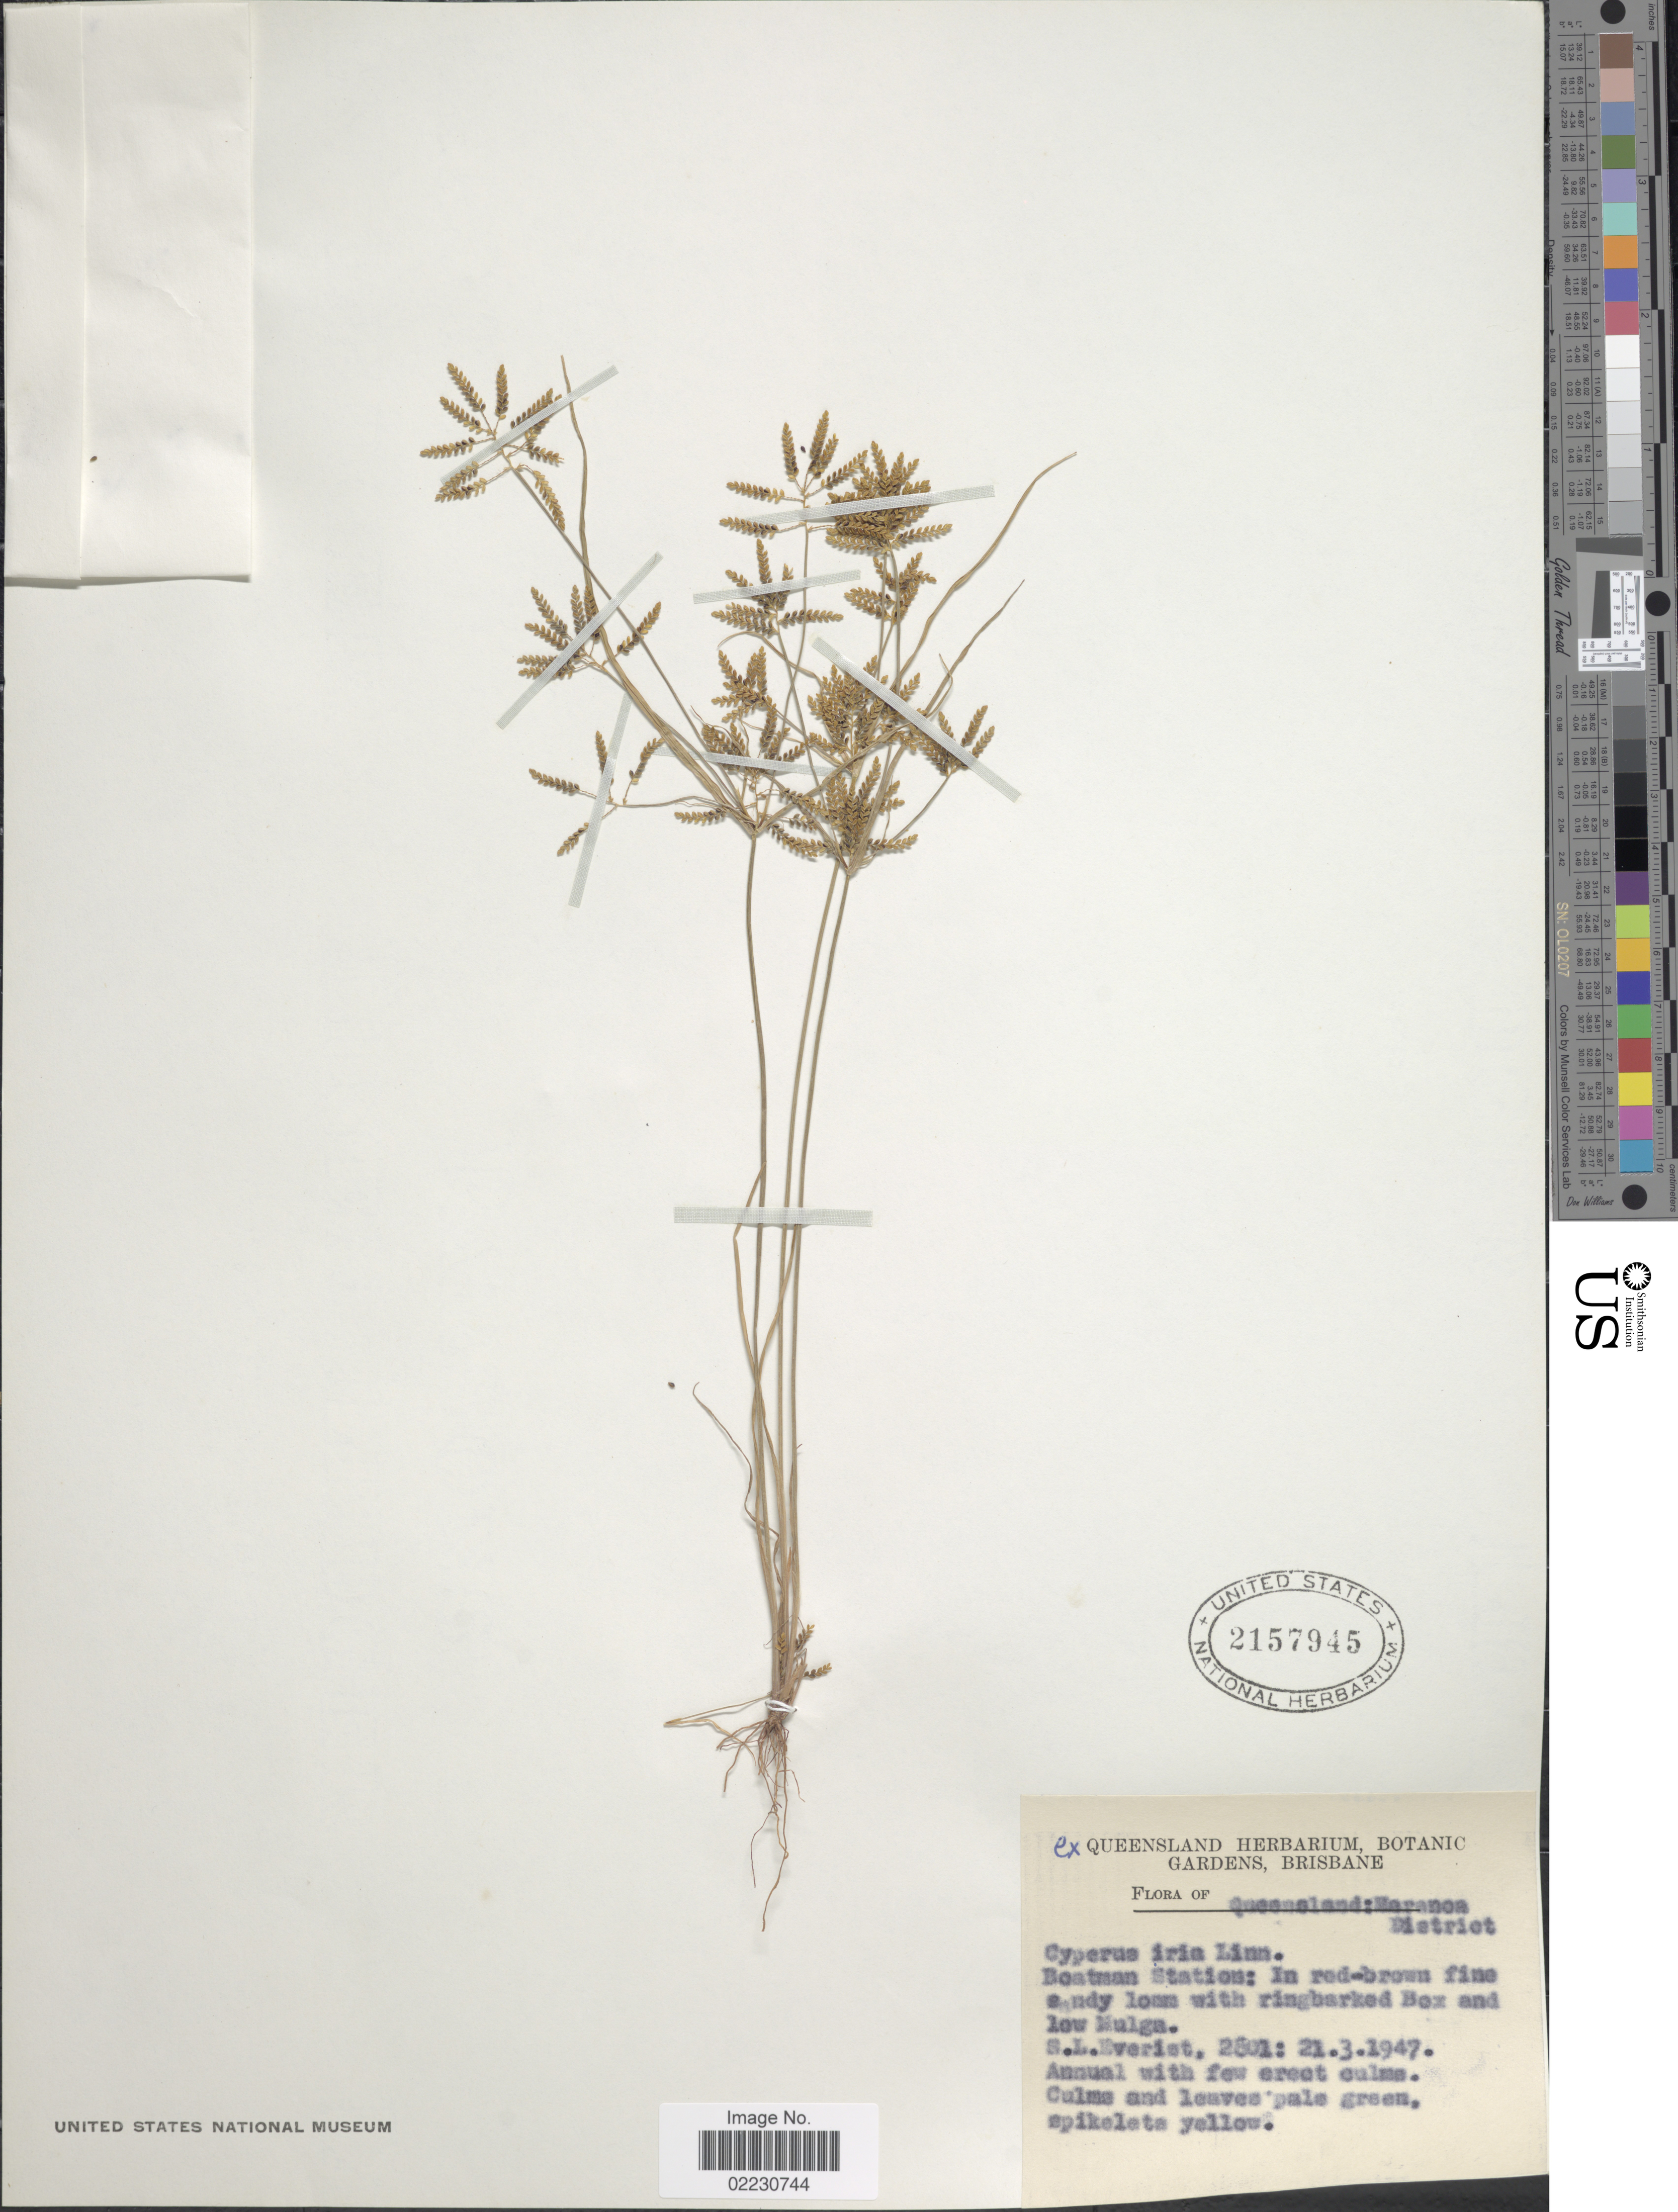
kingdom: Plantae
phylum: Tracheophyta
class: Liliopsida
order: Poales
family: Cyperaceae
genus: Cyperus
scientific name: Cyperus iria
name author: L.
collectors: S. Everist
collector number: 2801*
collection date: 1947-03-21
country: Australia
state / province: Queensland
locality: Maranoa District. Boatman Station: In red-brown fine sandy loam with ringbarked Ber and low Mulga.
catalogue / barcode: US 2157945